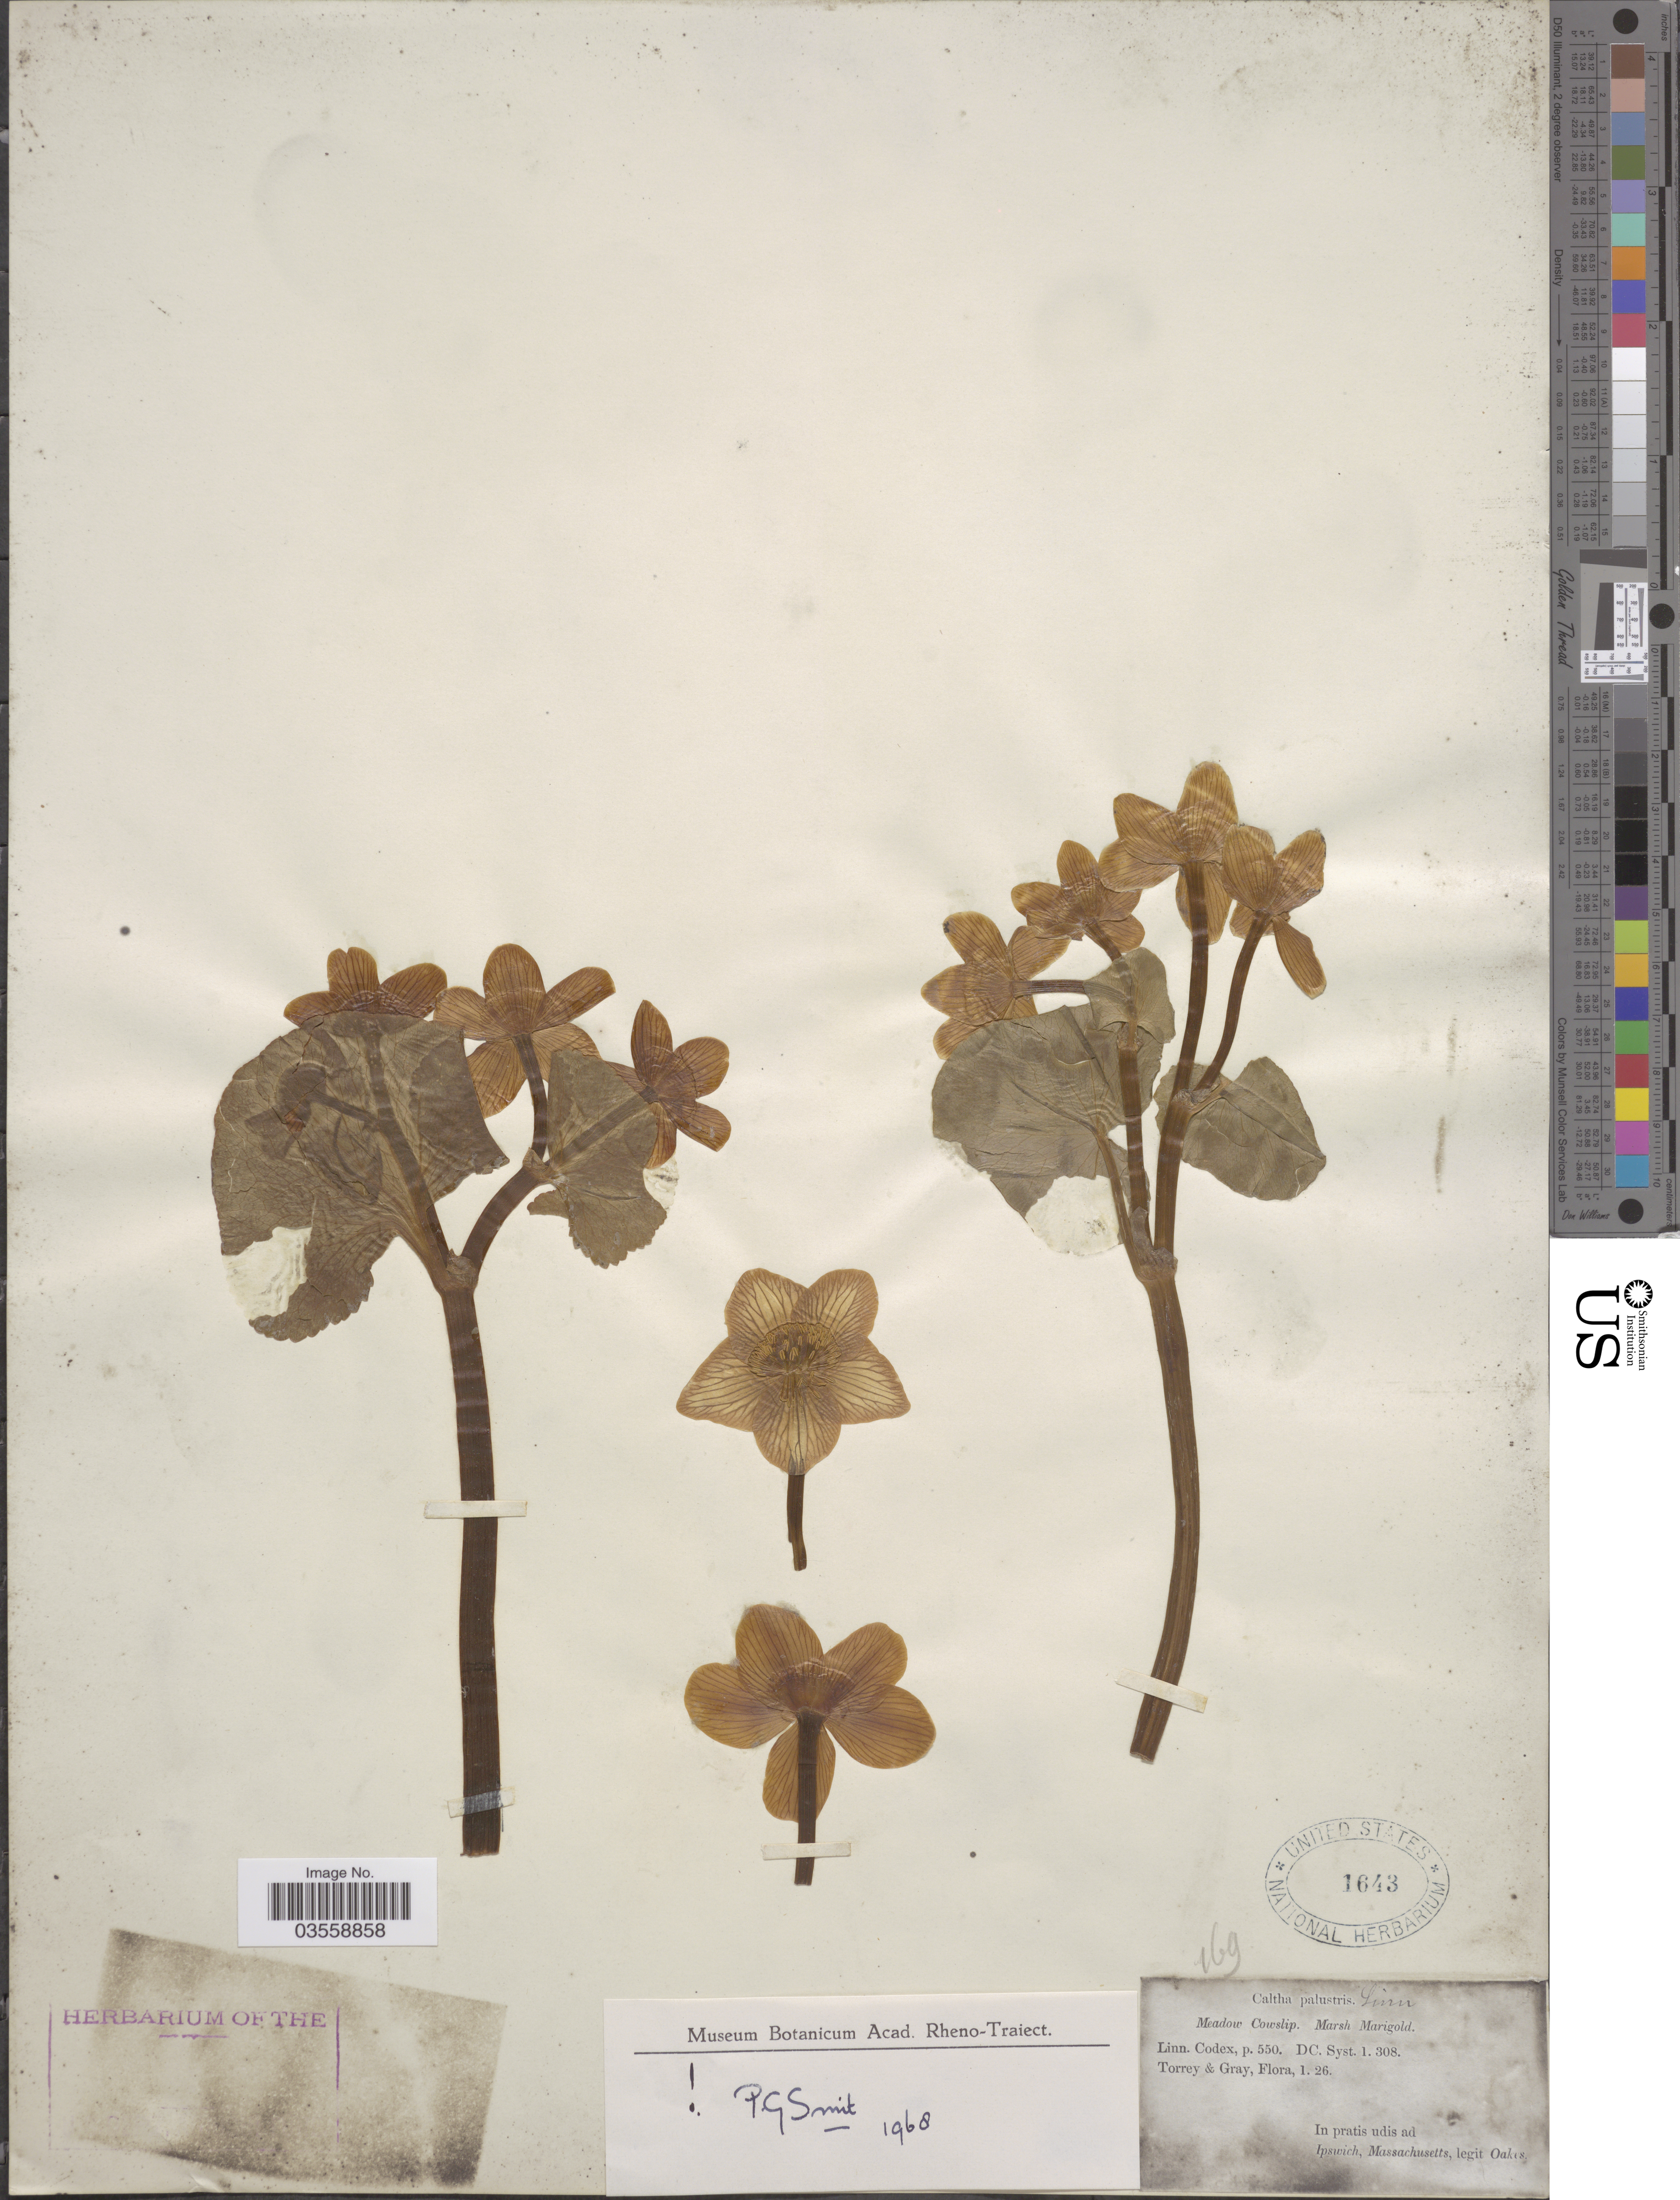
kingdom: Plantae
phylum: Tracheophyta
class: Magnoliopsida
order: Ranunculales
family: Ranunculaceae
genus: Caltha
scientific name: Caltha palustris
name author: L.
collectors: -. Oakes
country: United States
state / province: Massachusetts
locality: Ipswich.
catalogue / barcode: US 1643